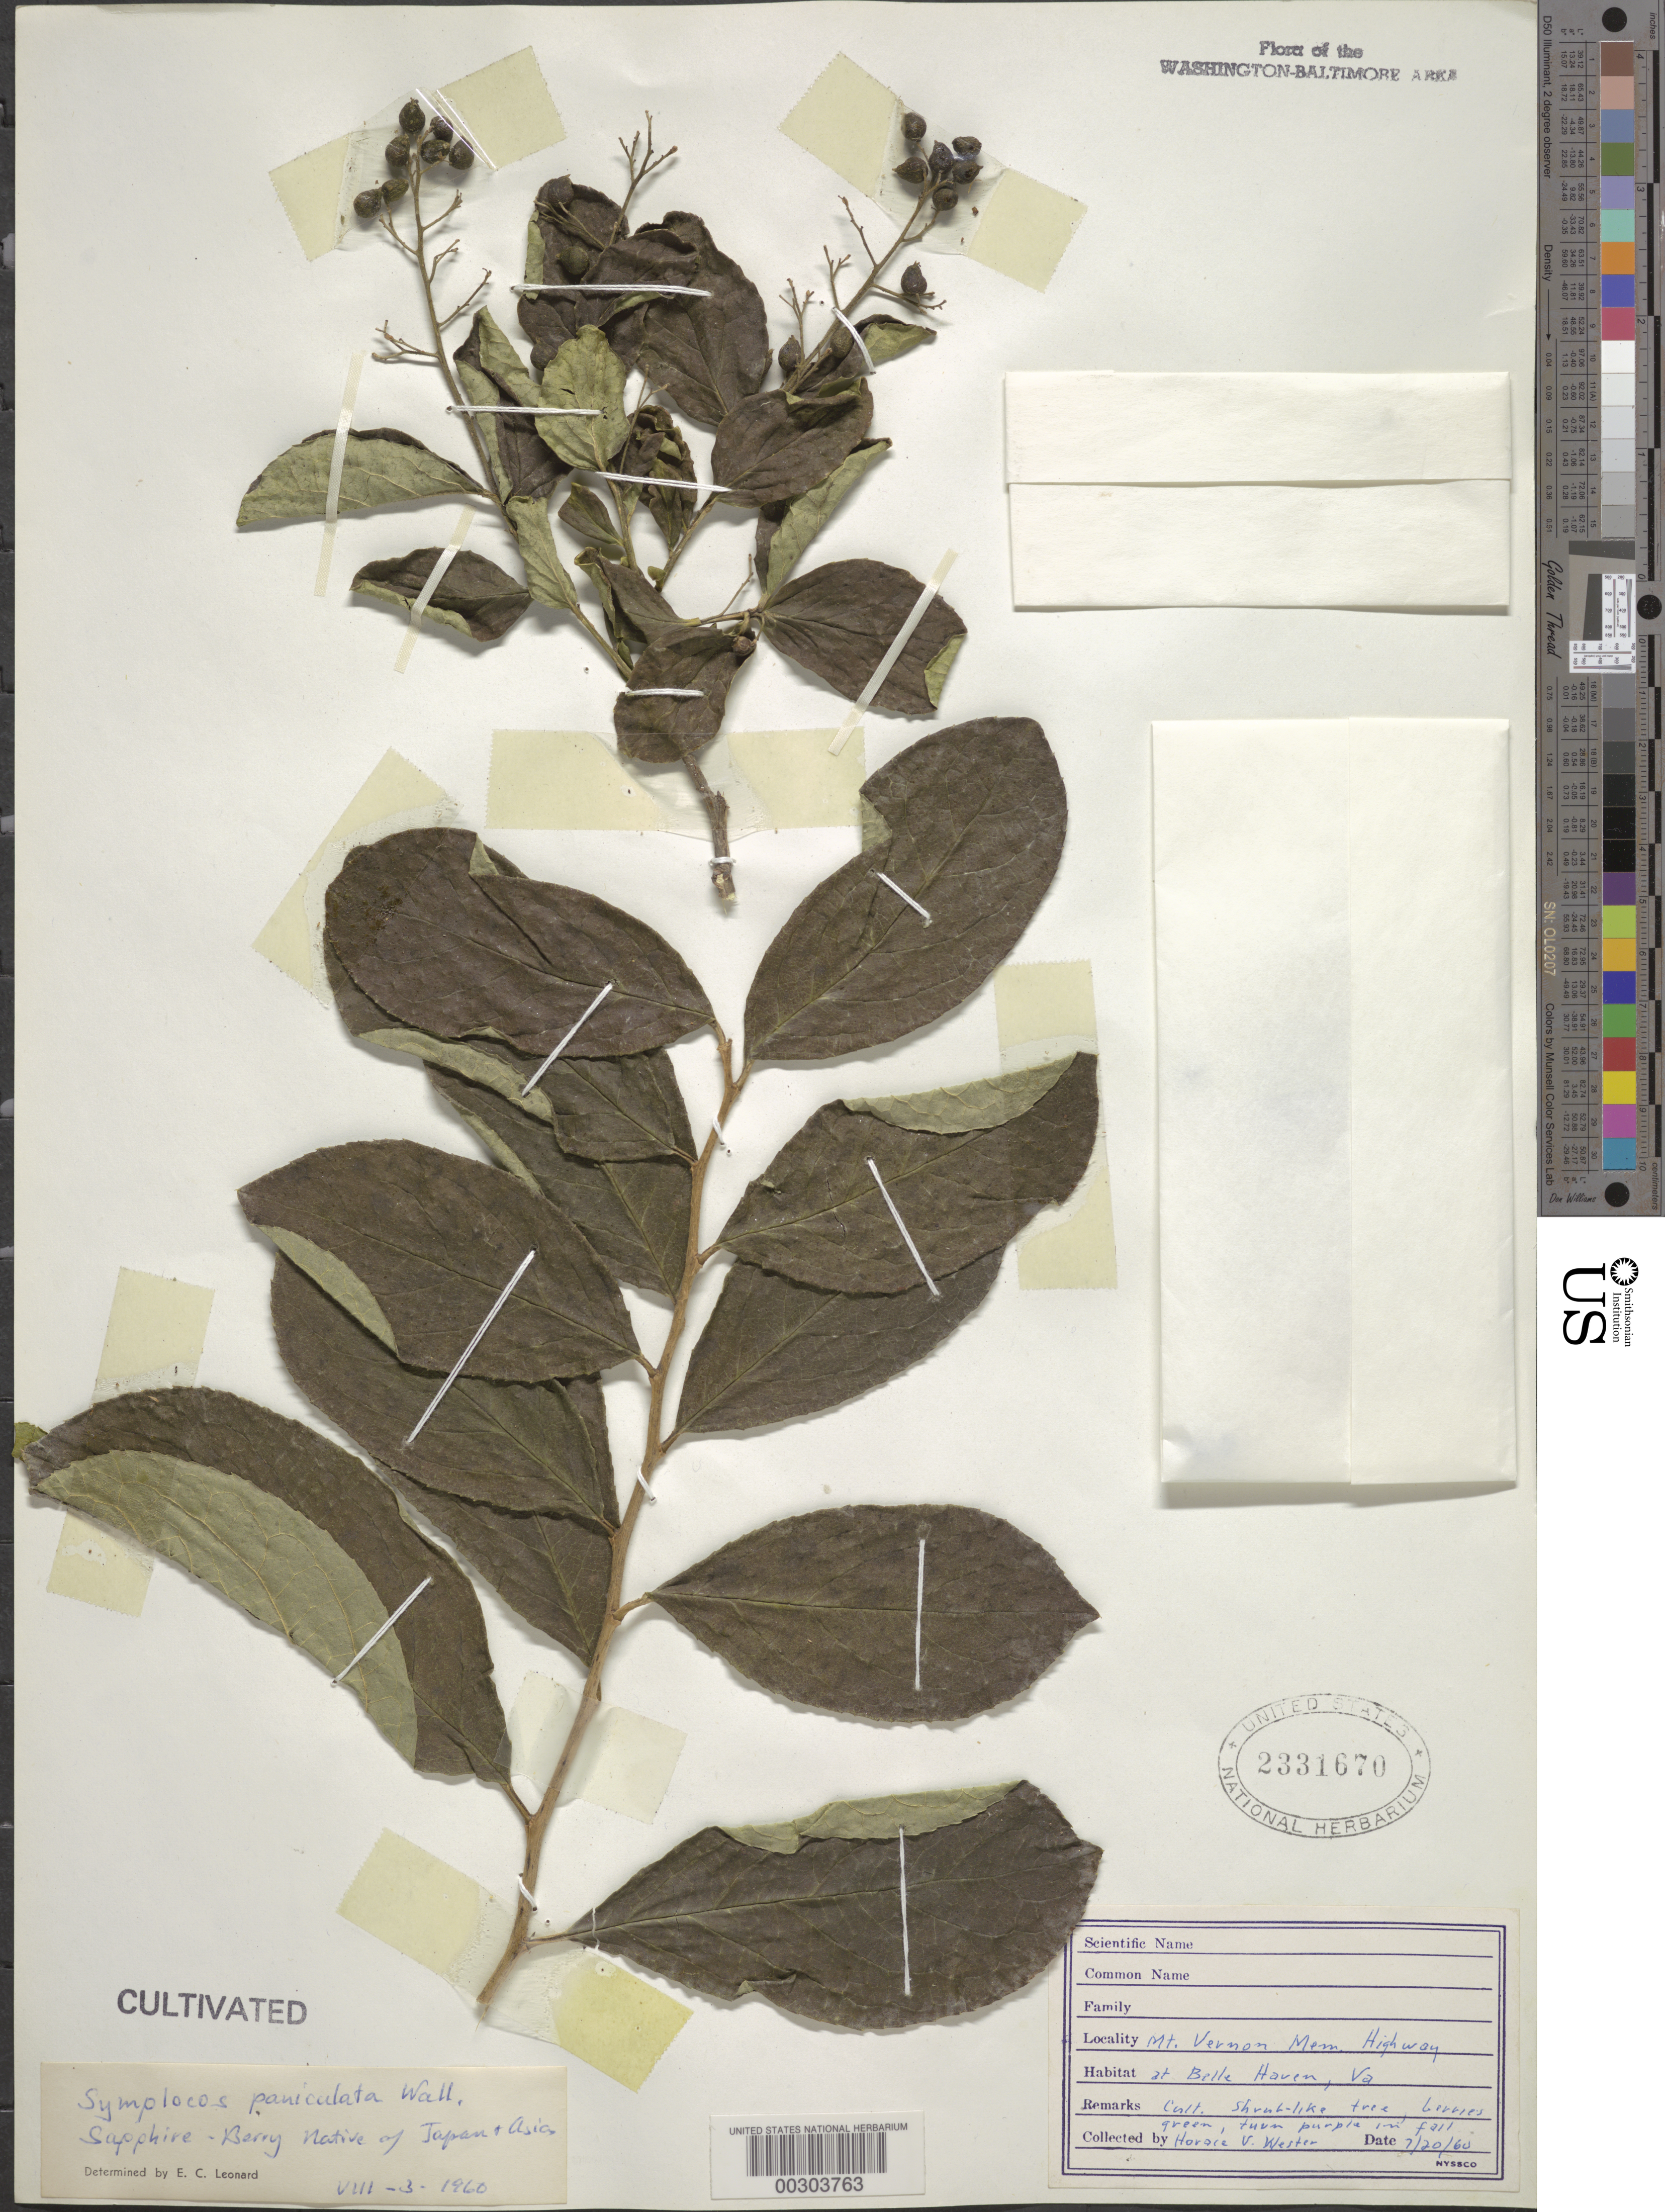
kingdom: Plantae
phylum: Tracheophyta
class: Magnoliopsida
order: Ericales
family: Symplocaceae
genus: Symplocos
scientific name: Symplocos paniculata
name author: Miq.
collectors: H. Wester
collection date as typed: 20 Jul 1960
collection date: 1960-07-20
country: United States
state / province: Virginia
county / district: Fairfax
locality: Mt. Vernon Memorial Highway at Belle Haven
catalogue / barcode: US 2331670